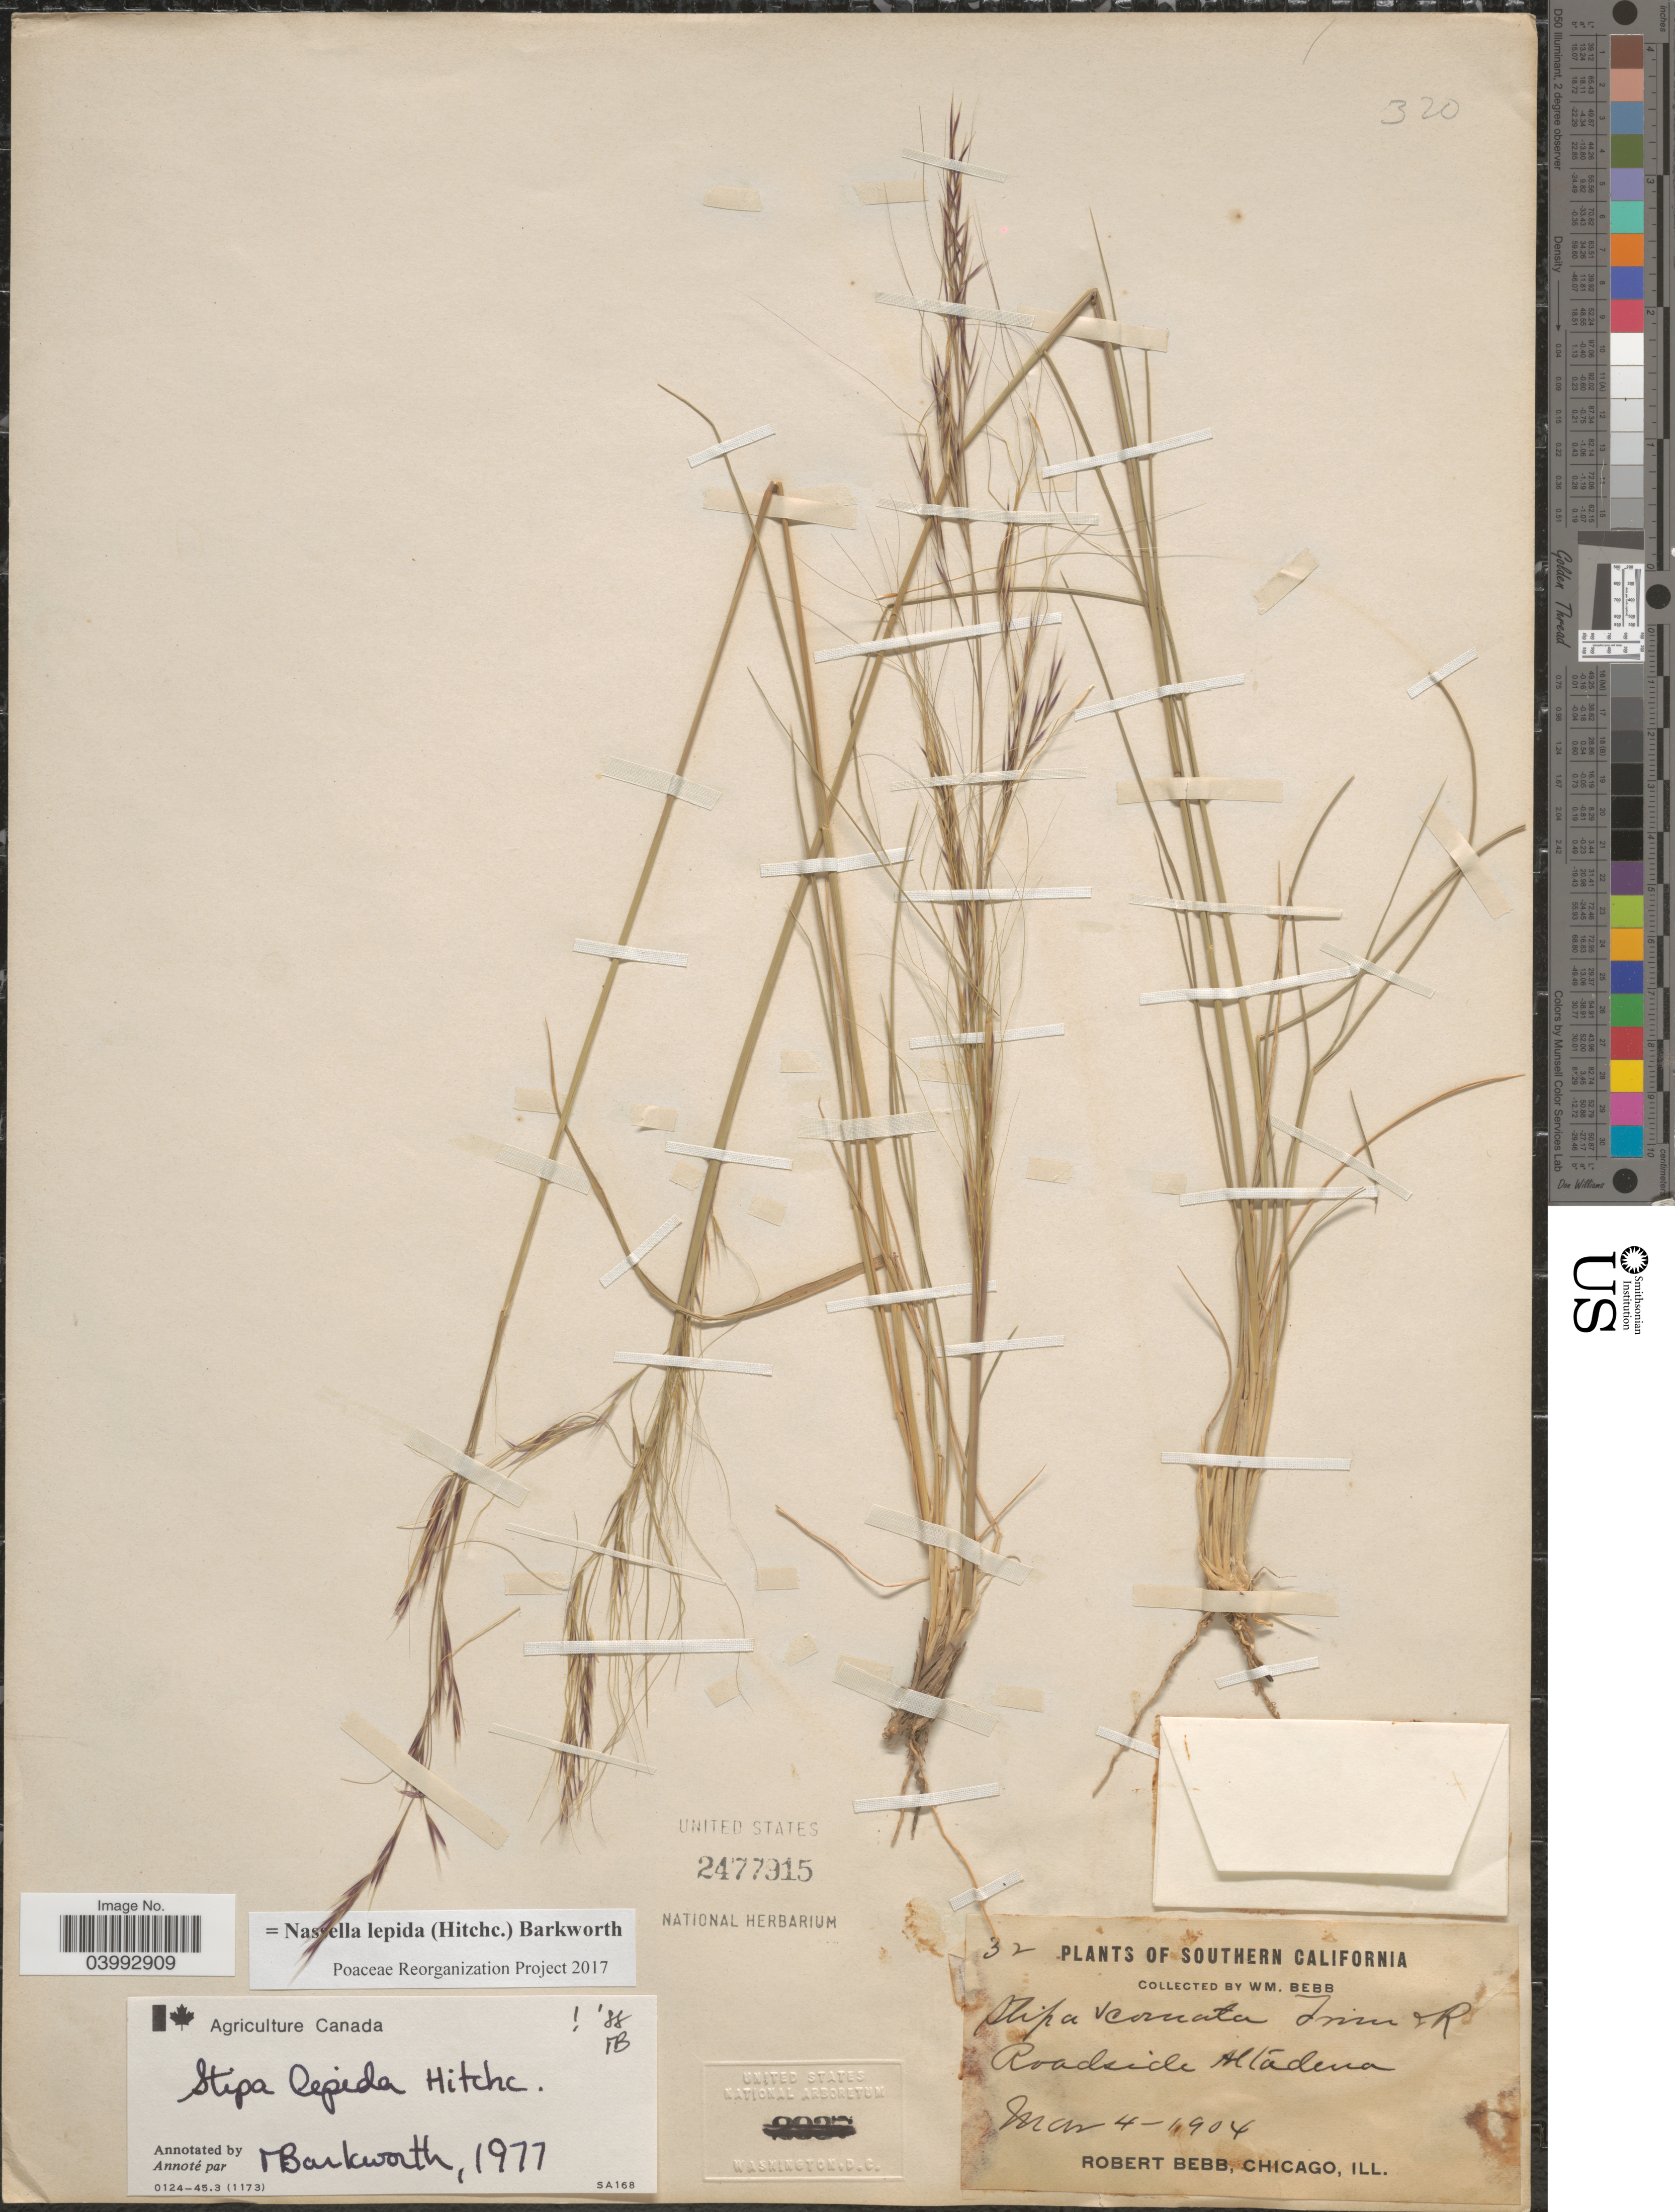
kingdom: Plantae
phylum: Tracheophyta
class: Liliopsida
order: Poales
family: Poaceae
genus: Nassella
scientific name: Nassella lepida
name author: (Hitchc.) Barkworth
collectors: R. Bebb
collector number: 32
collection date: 1904-03-04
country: United States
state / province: California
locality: Southern California. Roadside Altadena.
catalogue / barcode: US 2477915